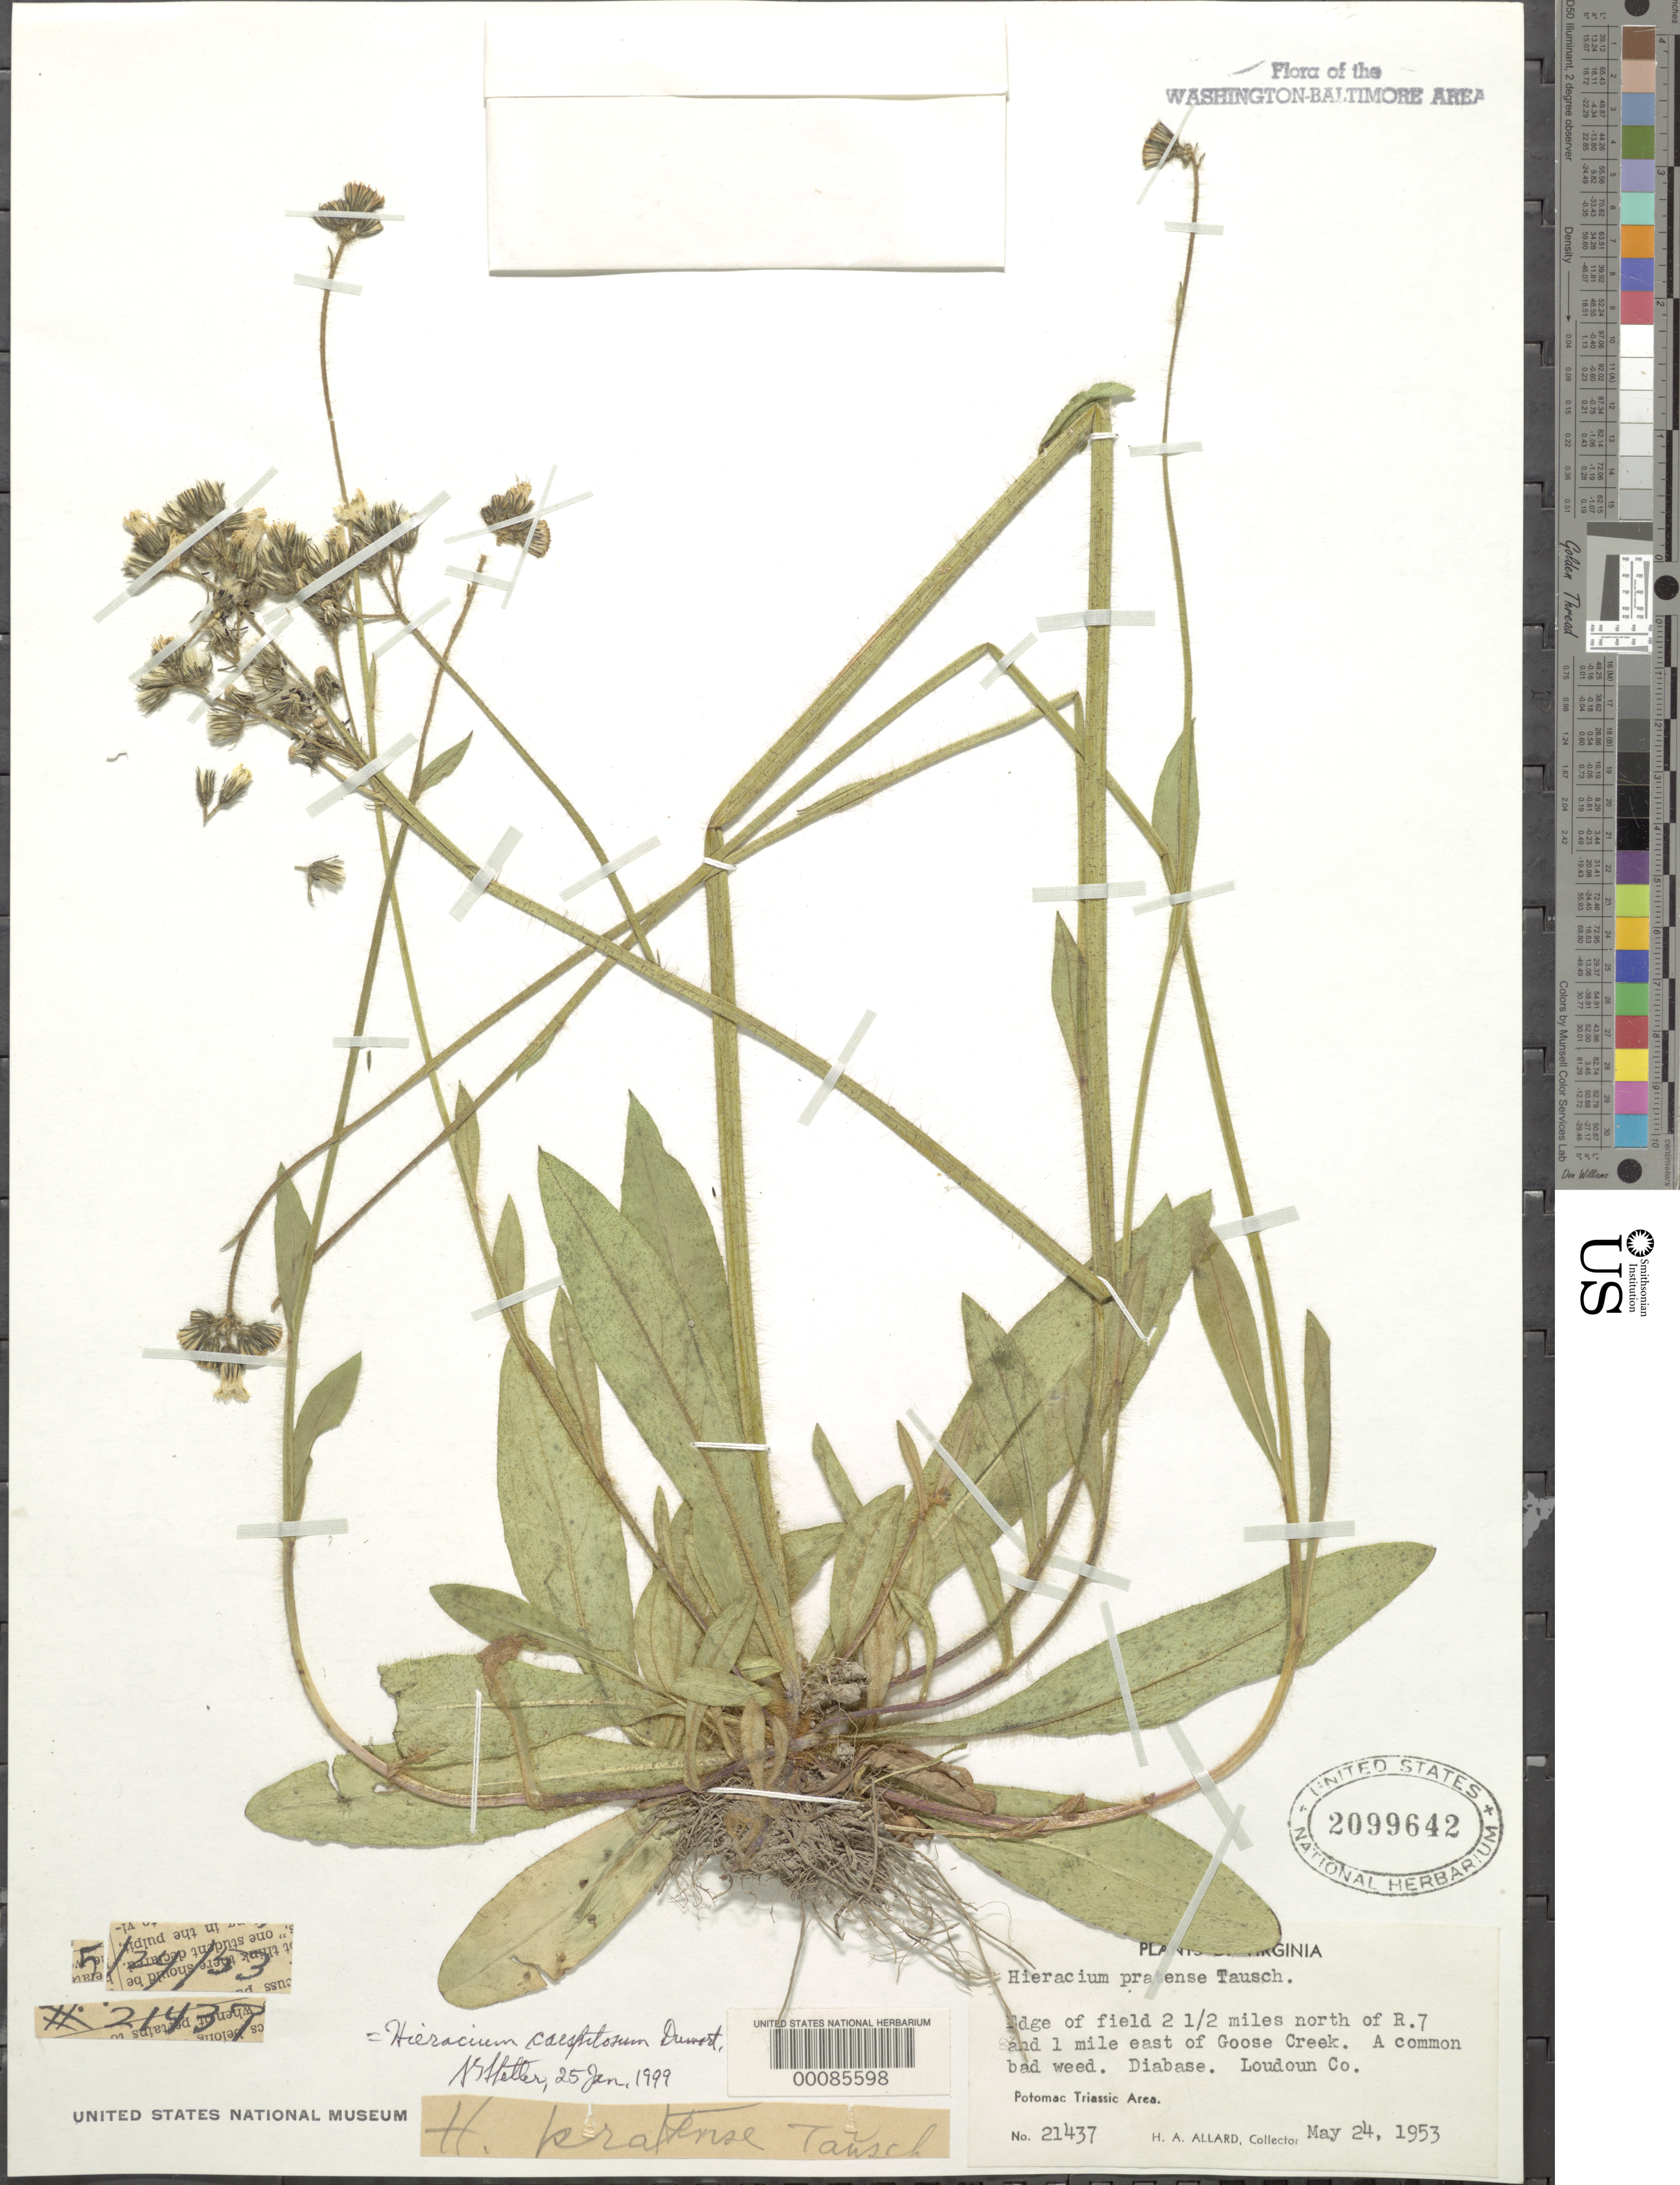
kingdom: Plantae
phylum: Tracheophyta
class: Magnoliopsida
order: Asterales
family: Asteraceae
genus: Pilosella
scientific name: Pilosella caespitosa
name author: (Dumort.) P. D. Sell & C. West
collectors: H. A. Allard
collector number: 21437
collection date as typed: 24 May 1953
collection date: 1953-05-24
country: United States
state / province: Virginia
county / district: Loudoun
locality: North of Rt. 7 and east of Goose Creek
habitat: Edge of field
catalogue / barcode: US 2099642